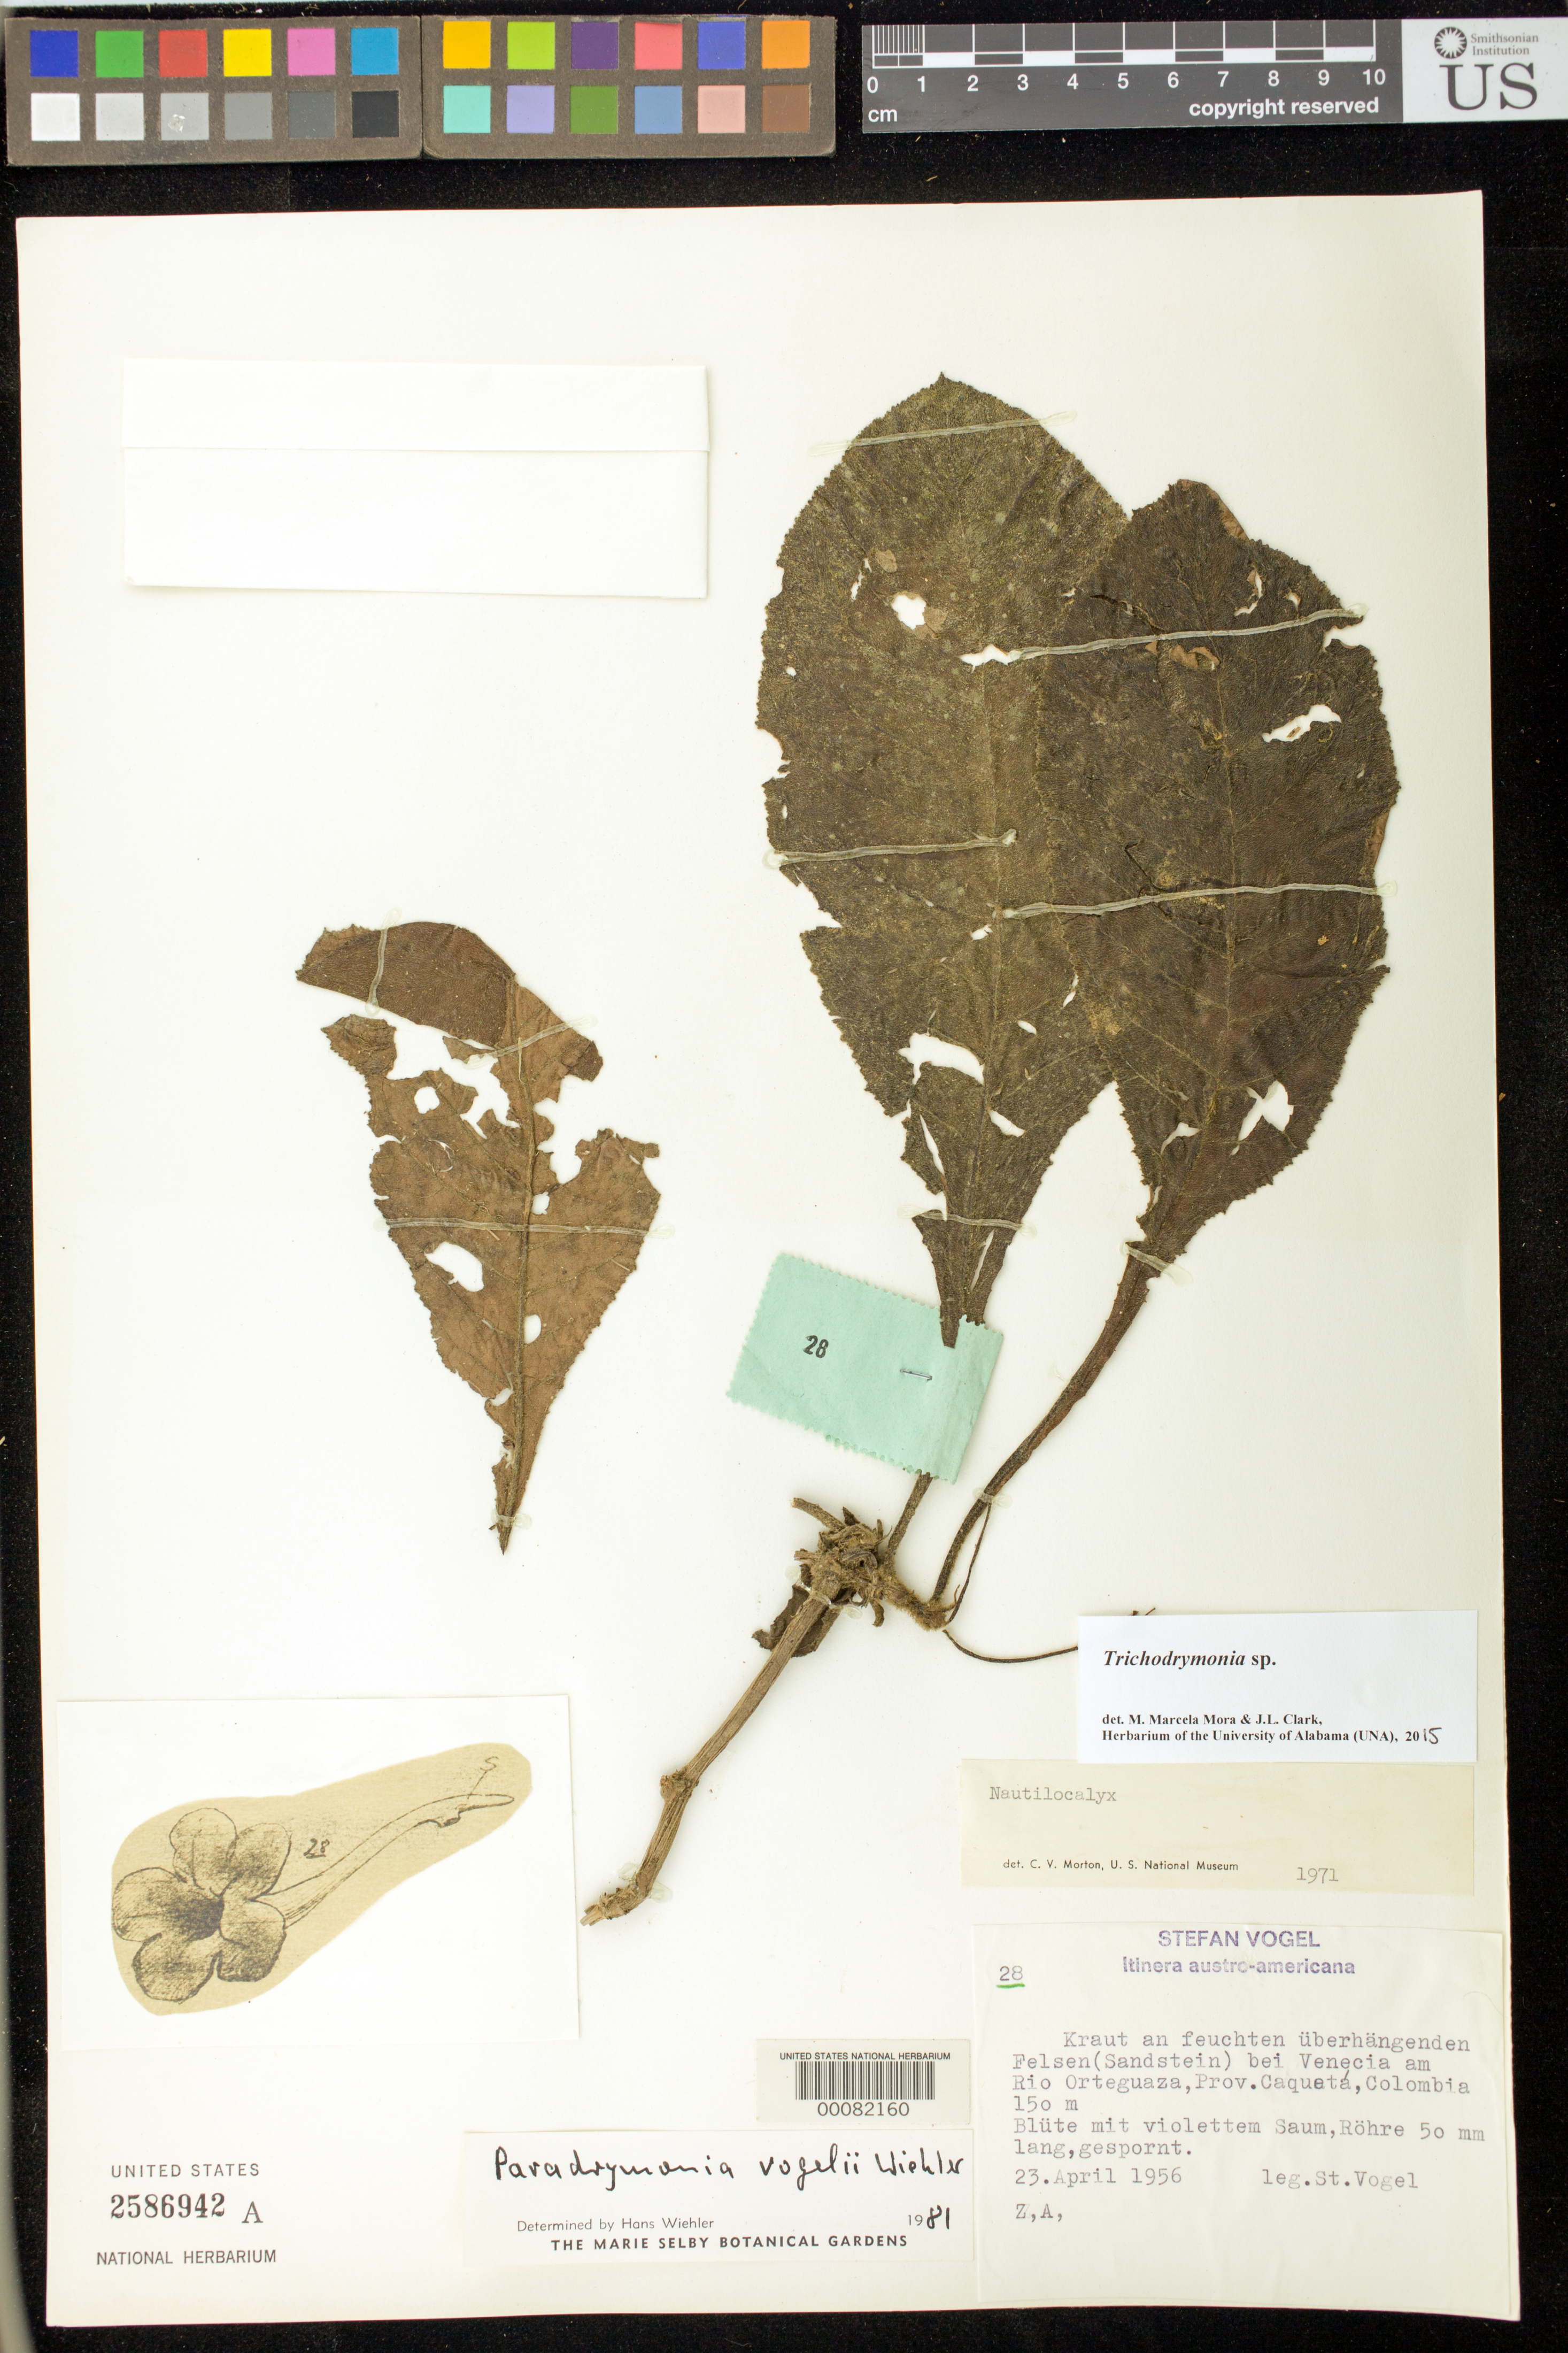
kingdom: Plantae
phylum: Tracheophyta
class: Magnoliopsida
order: Lamiales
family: Gesneriaceae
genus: Trichodrymonia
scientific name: Trichodrymonia sp.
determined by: Mora, M. M.; Clark, J. L.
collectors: S. Vogel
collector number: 28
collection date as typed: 23 Apr 1956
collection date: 1956-04-23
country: Colombia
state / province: Caquetá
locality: By Venecia on Rio Orteguaza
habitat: On moist overhanging cliff (sandstone)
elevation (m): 150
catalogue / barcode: US 2586942A